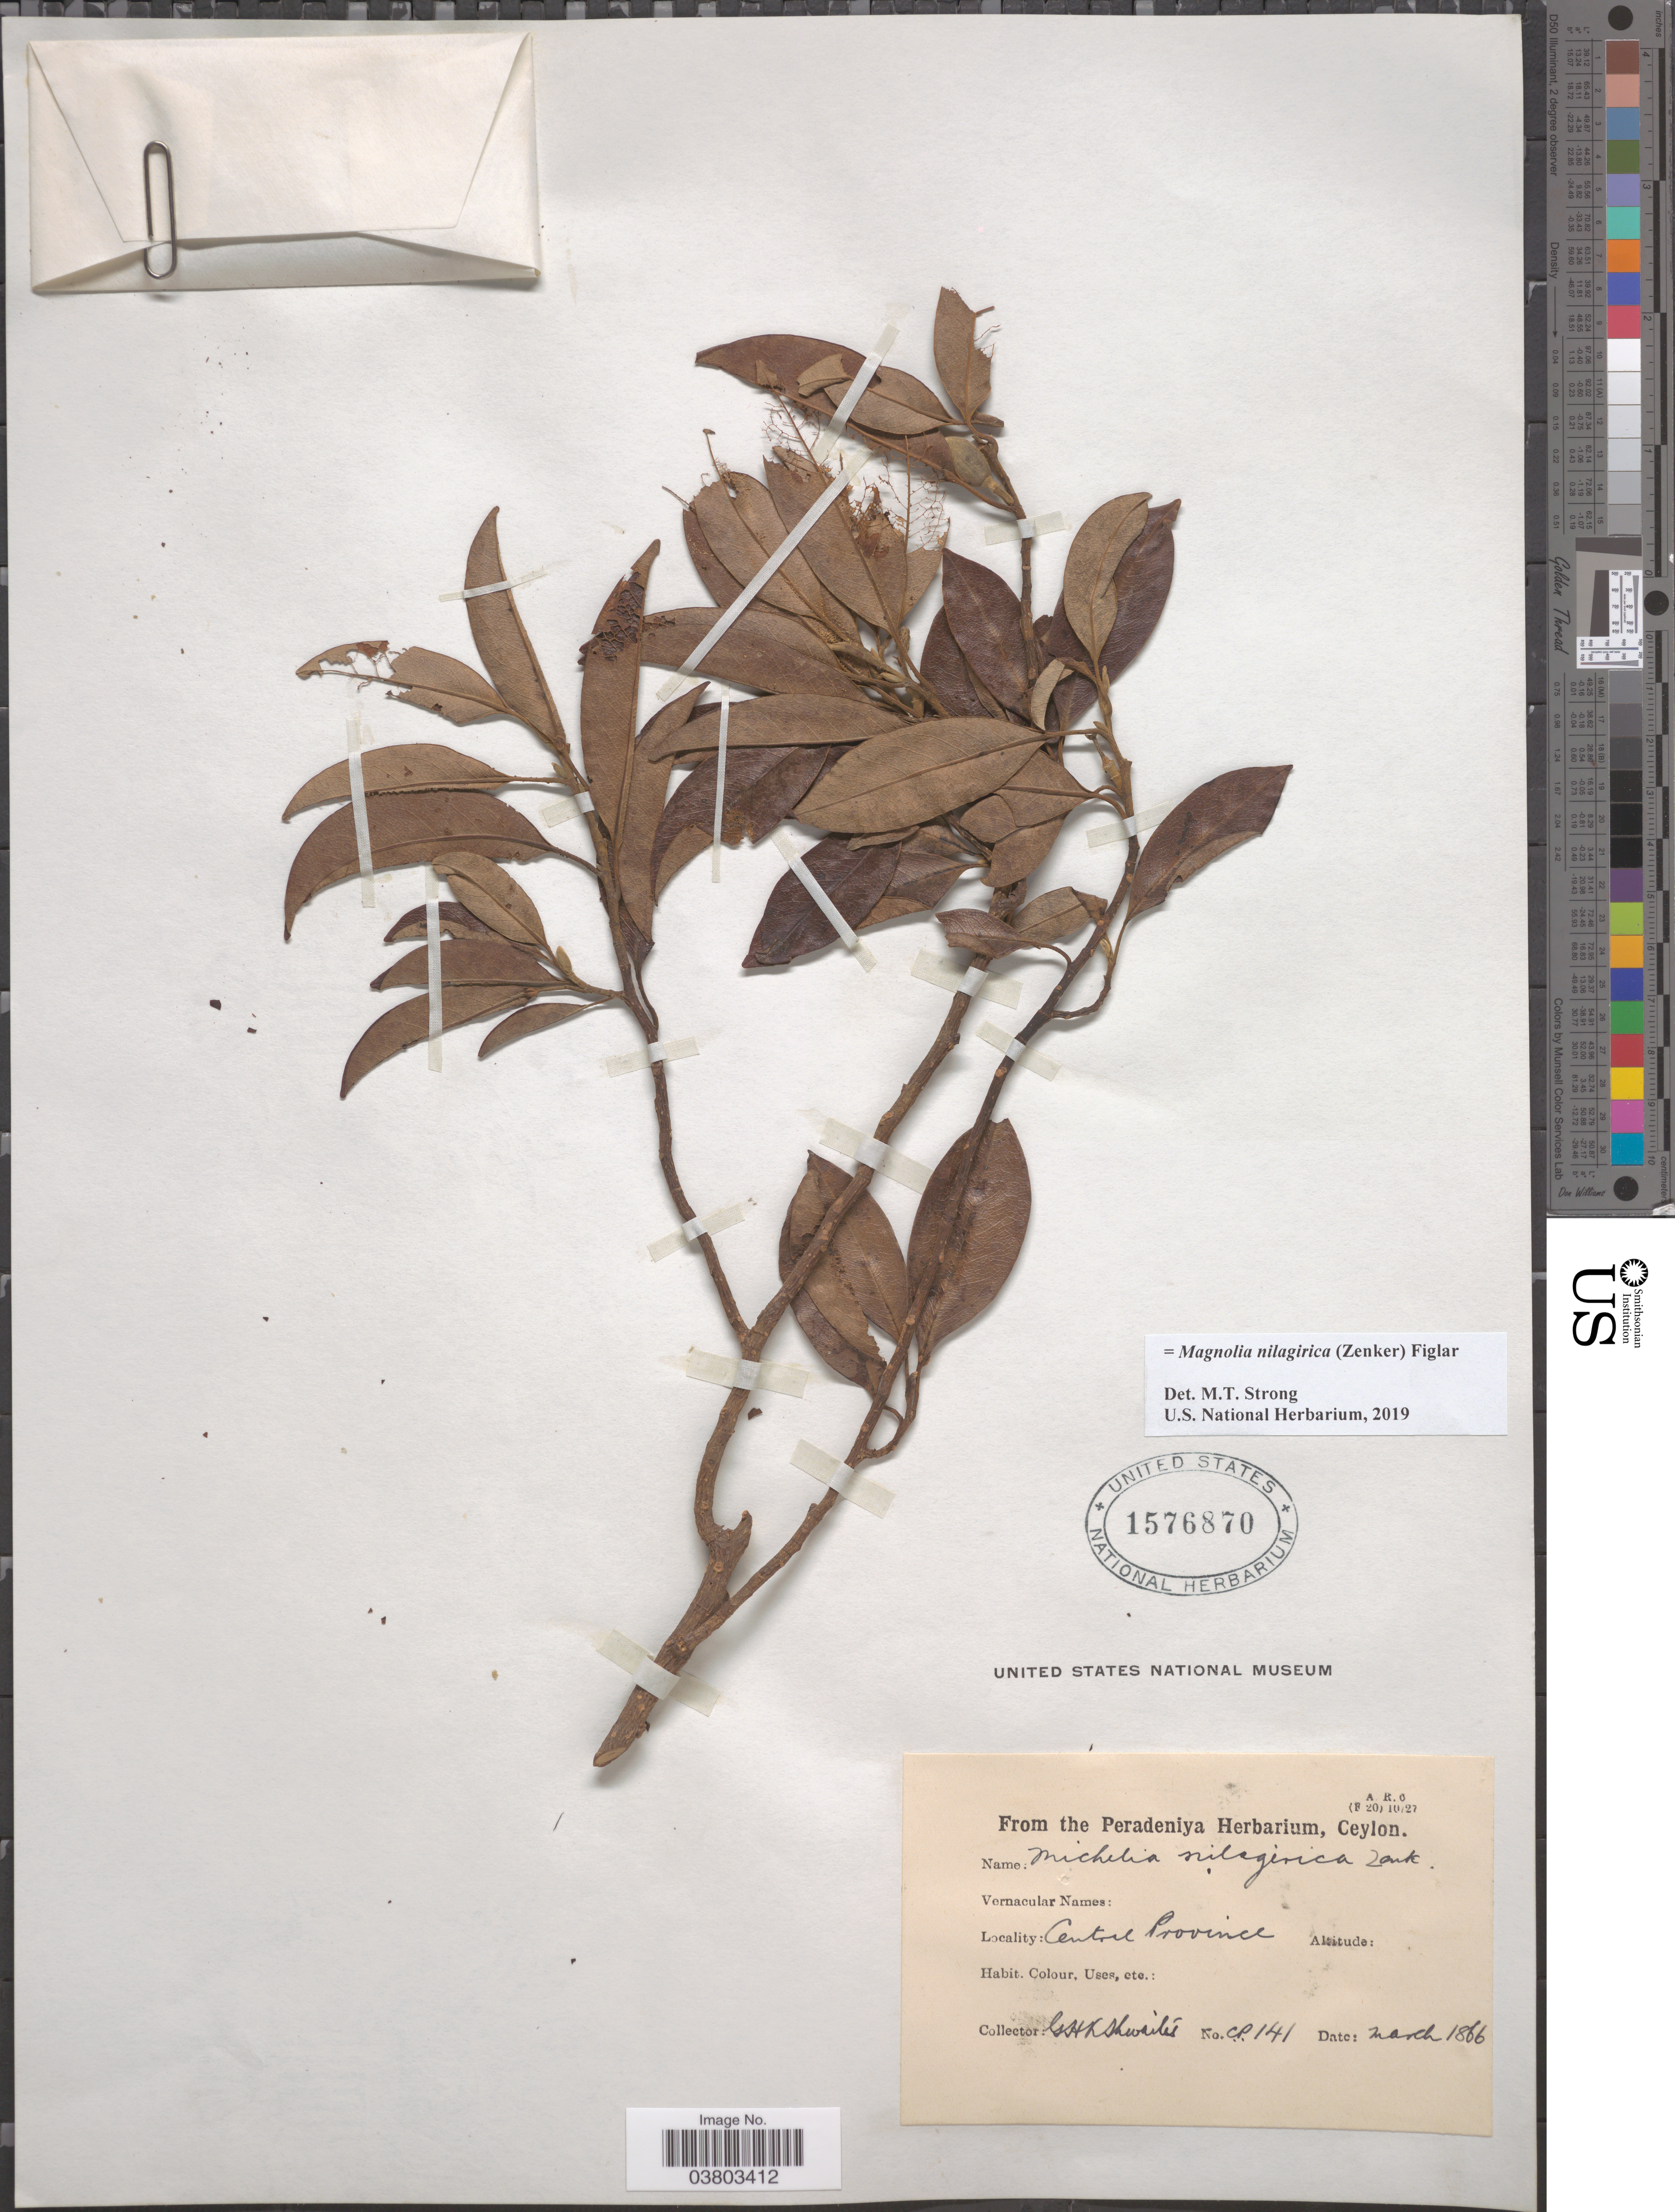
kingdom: Plantae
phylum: Tracheophyta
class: Magnoliopsida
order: Magnoliales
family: Magnoliaceae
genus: Magnolia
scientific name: Magnolia nilagirica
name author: (Zenker) Figlar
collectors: G. Ghwailis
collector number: CP 141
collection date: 1866-03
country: Sri Lanka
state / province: Central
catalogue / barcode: US 1576870